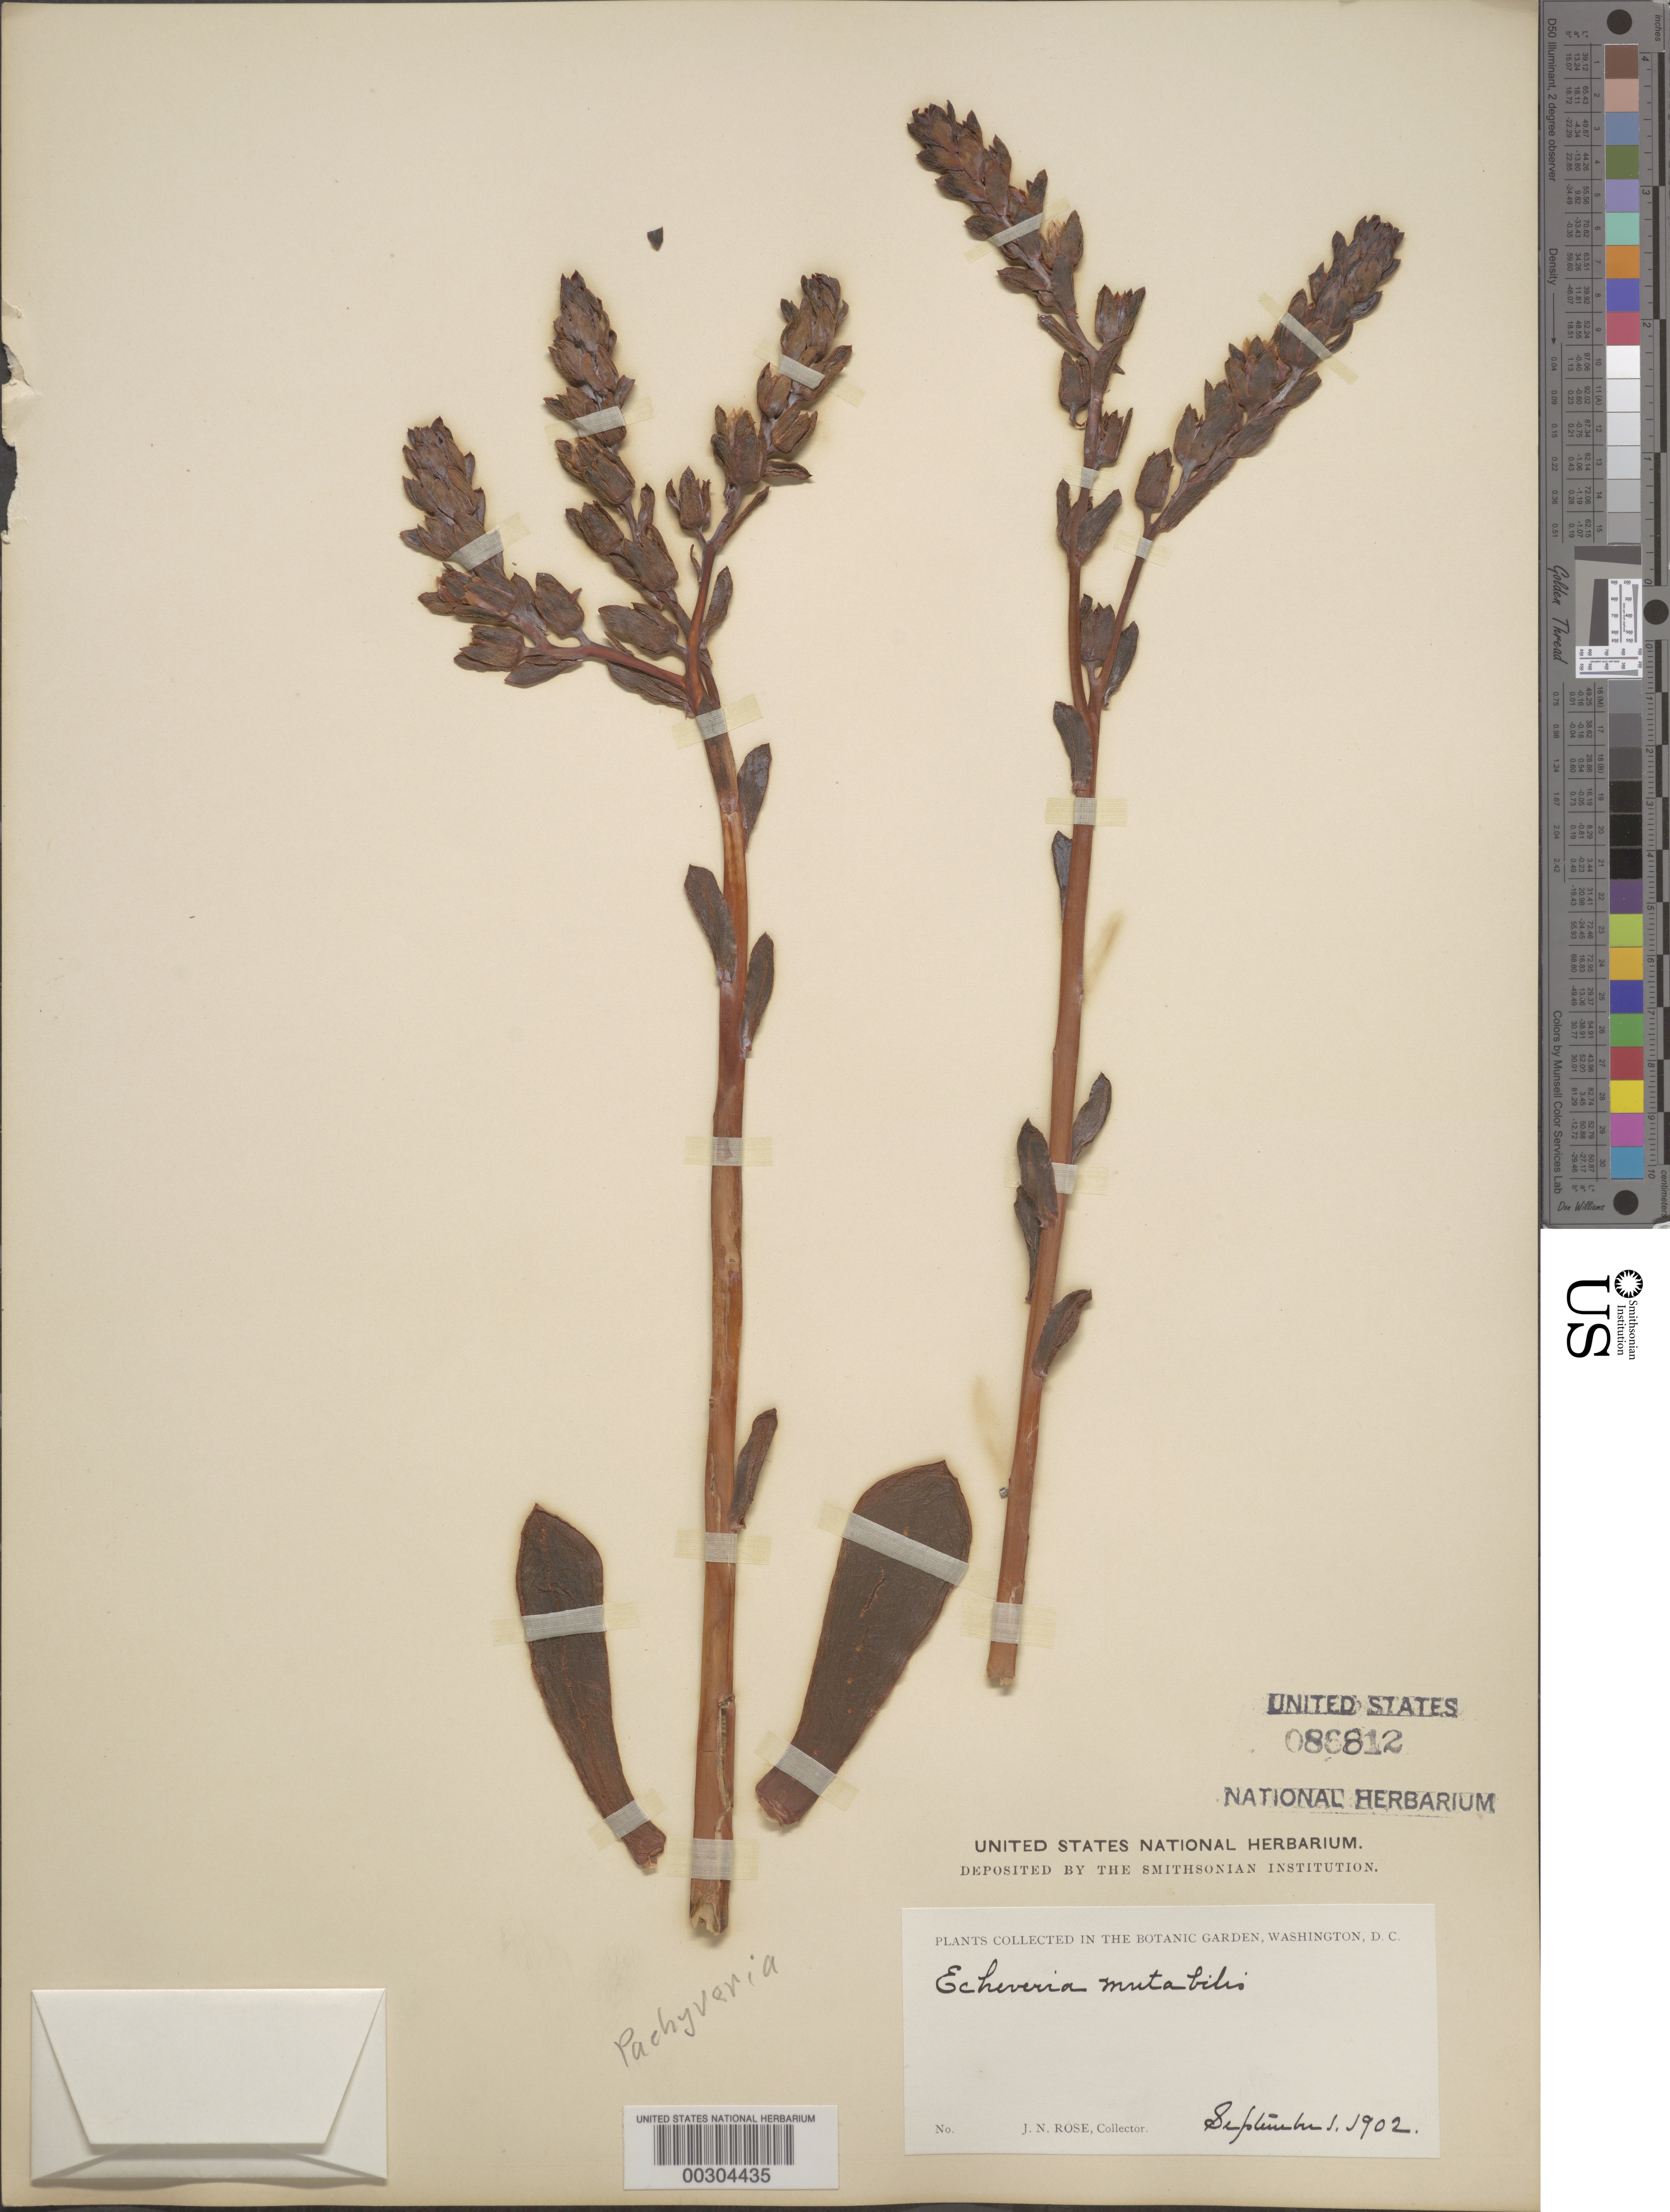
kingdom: Plantae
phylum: Tracheophyta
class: Magnoliopsida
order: Saxifragales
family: Crassulaceae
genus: Echeveria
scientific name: Echeveria x mutabilis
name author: Deleuil ex É. Morren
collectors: J. N. Rose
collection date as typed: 01 Sep 1902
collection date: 1902-09-01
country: United States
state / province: District of Columbia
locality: Botanical gardens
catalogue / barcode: US 86812